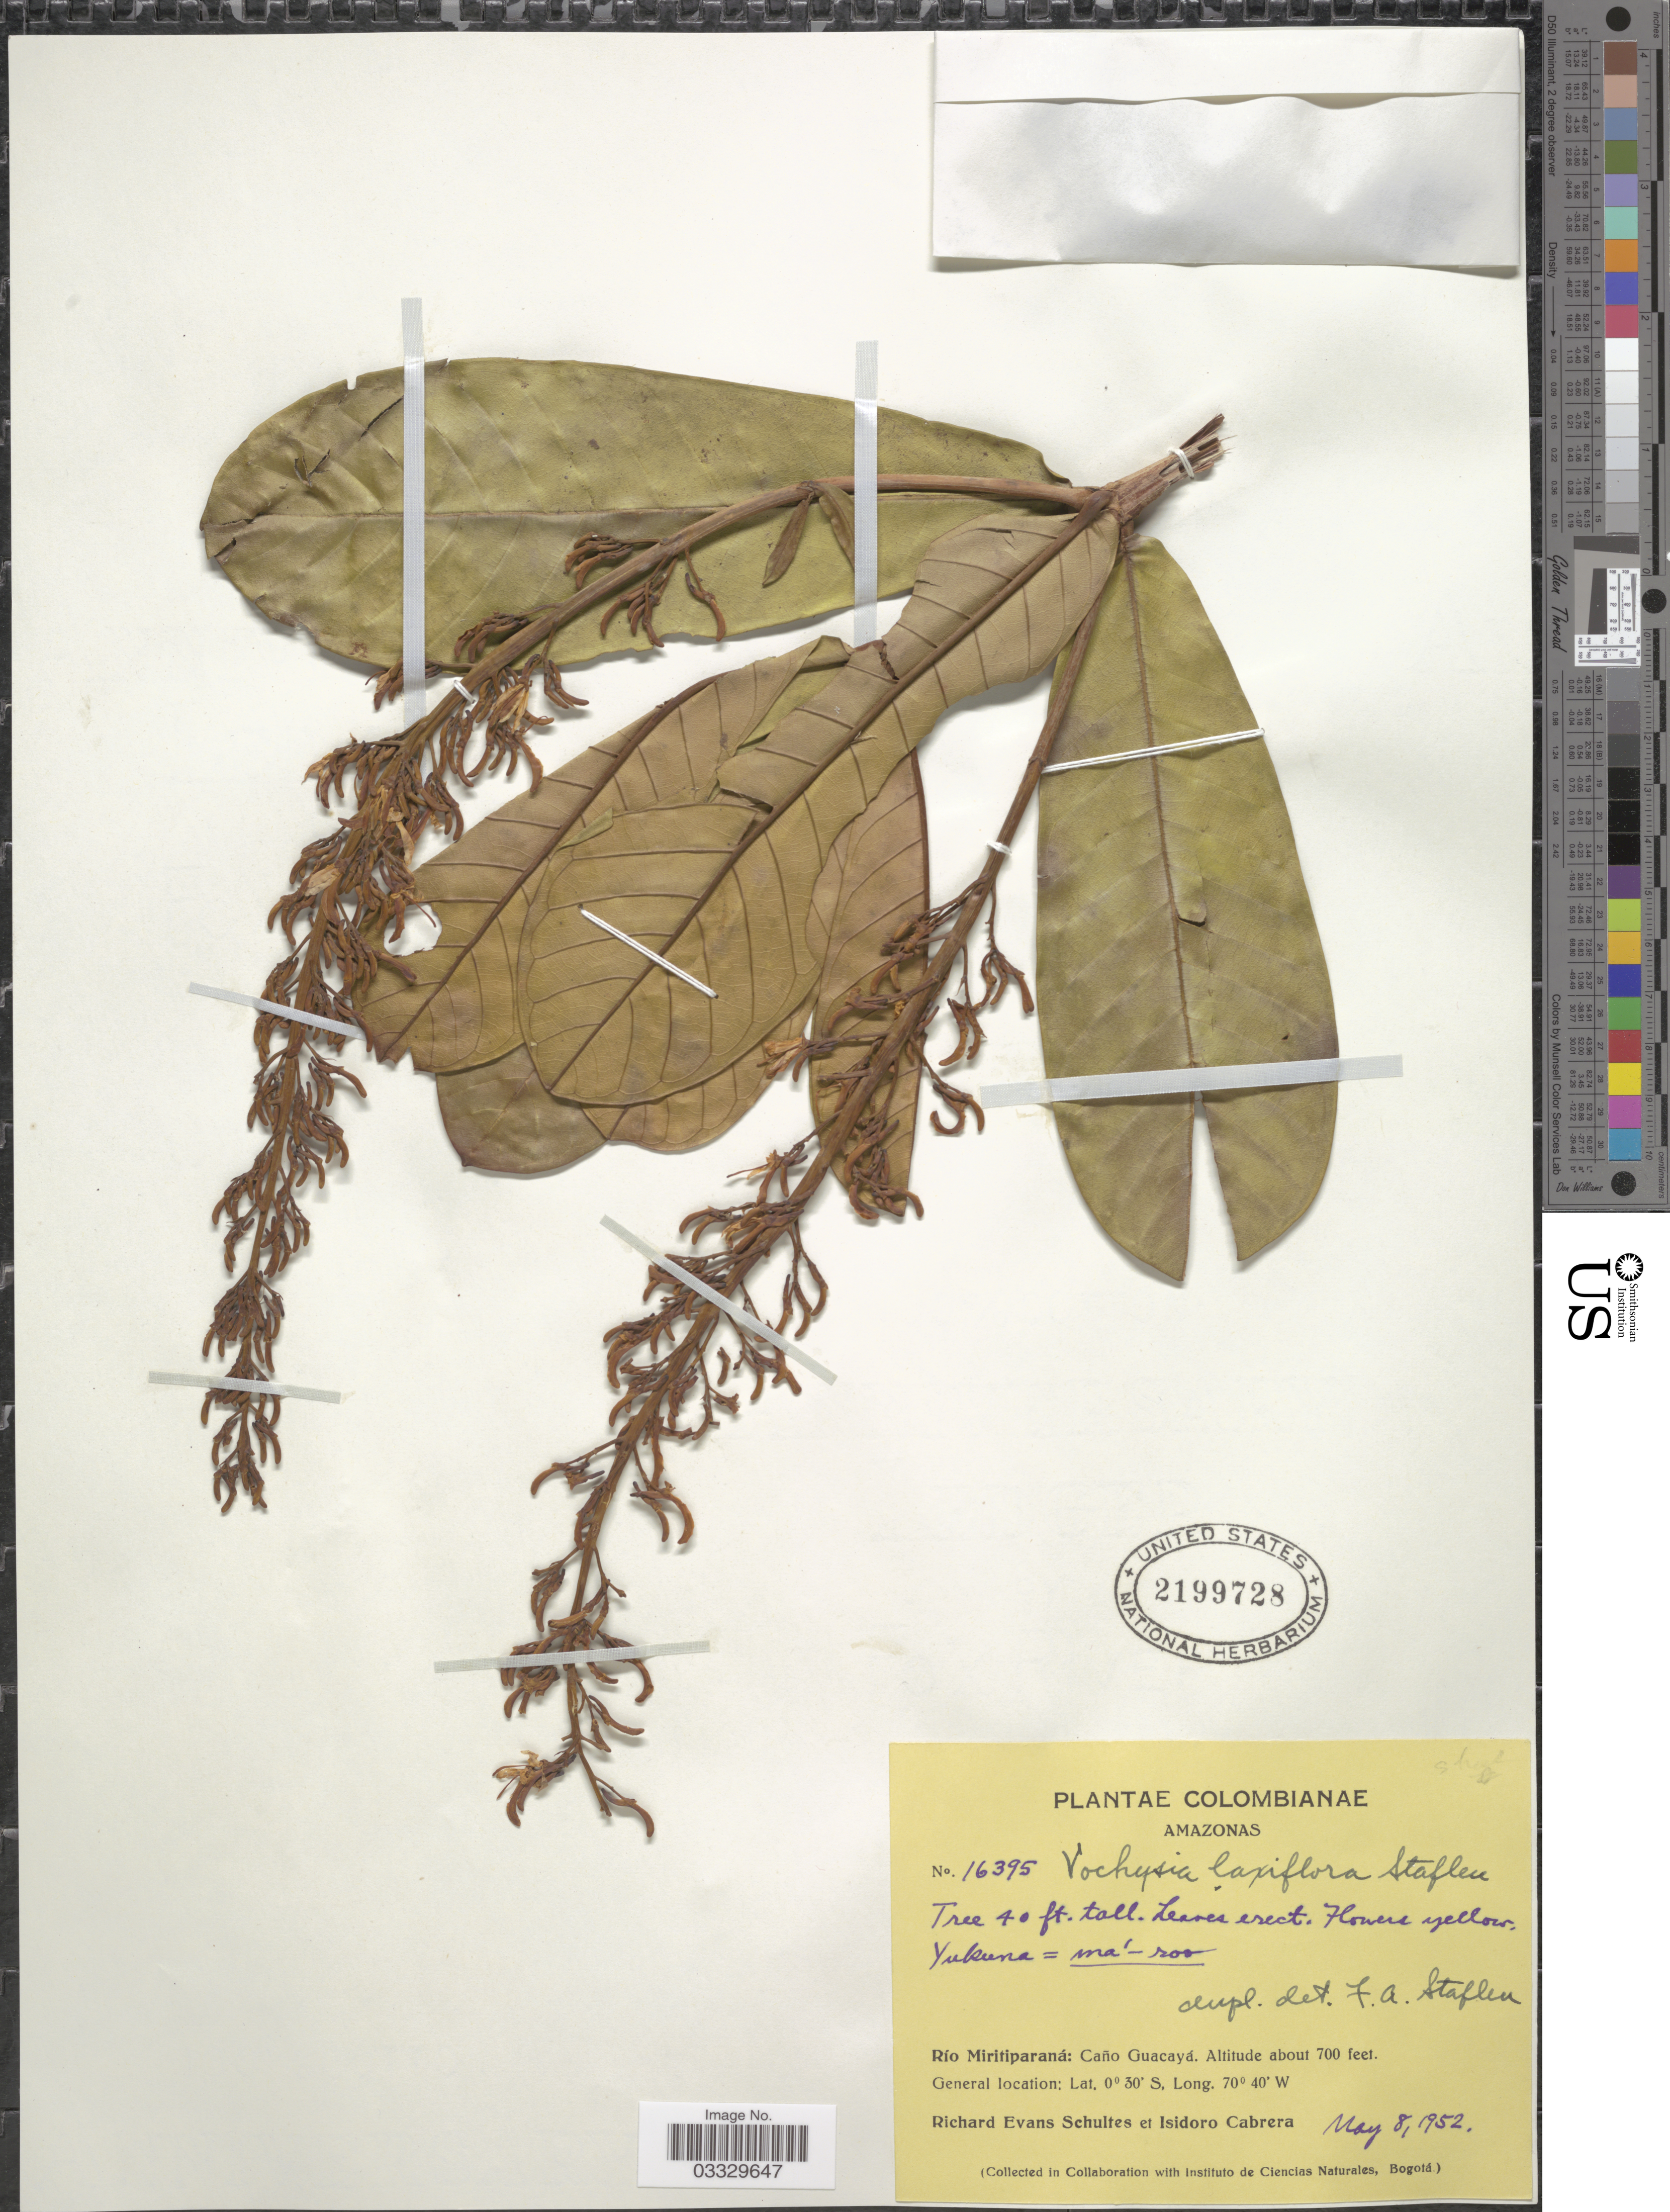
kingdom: Plantae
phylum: Tracheophyta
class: Magnoliopsida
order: Myrtales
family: Vochysiaceae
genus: Vochysia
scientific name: Vochysia laxiflora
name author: Stafleu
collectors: R. E. Schultes & I. Cabrera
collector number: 16395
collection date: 1952-05-08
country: Colombia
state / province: Amazônas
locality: Río Miritiparaná: Caño Guacayá.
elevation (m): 213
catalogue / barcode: US 2199728